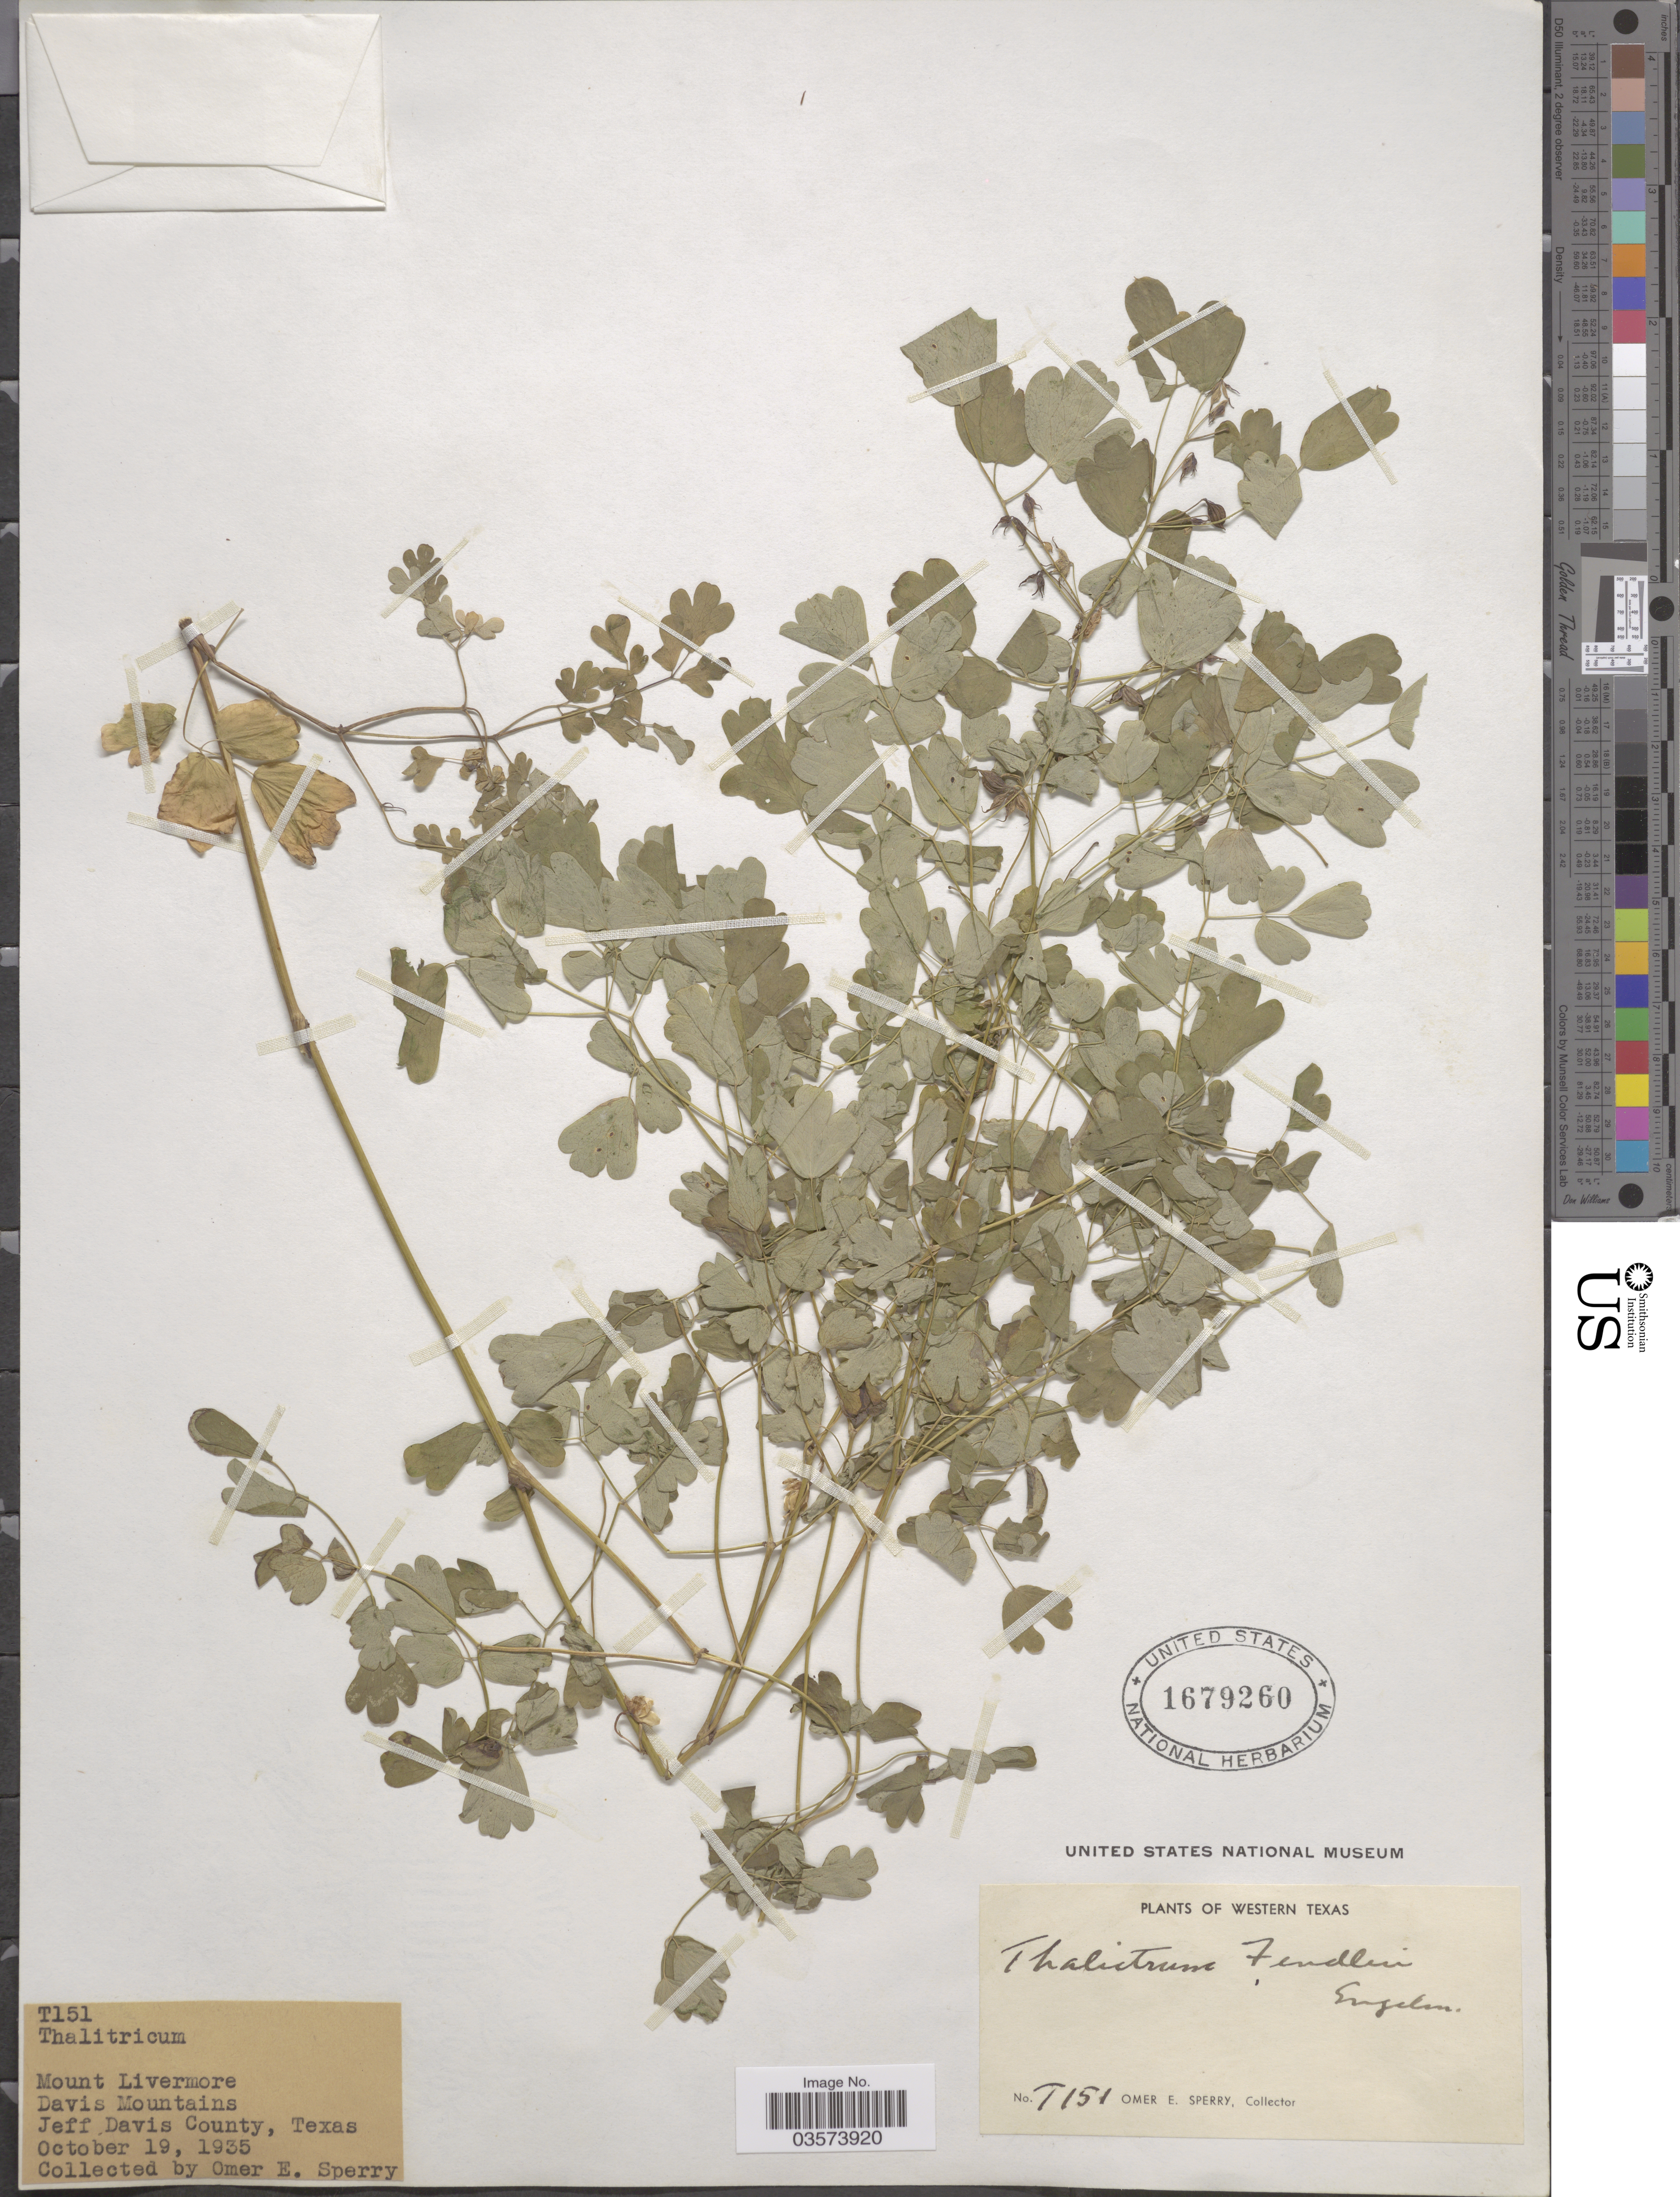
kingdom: Plantae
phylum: Tracheophyta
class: Magnoliopsida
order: Ranunculales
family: Ranunculaceae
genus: Thalictrum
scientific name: Thalictrum fendleri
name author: Engelm. ex A. Gray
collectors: O. E. Sperry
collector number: T151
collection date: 1935-10-19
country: United States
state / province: Texas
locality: Western Texas. Mount Livermore. Davis Mountains. Jeff Davis County.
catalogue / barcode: US 1679260